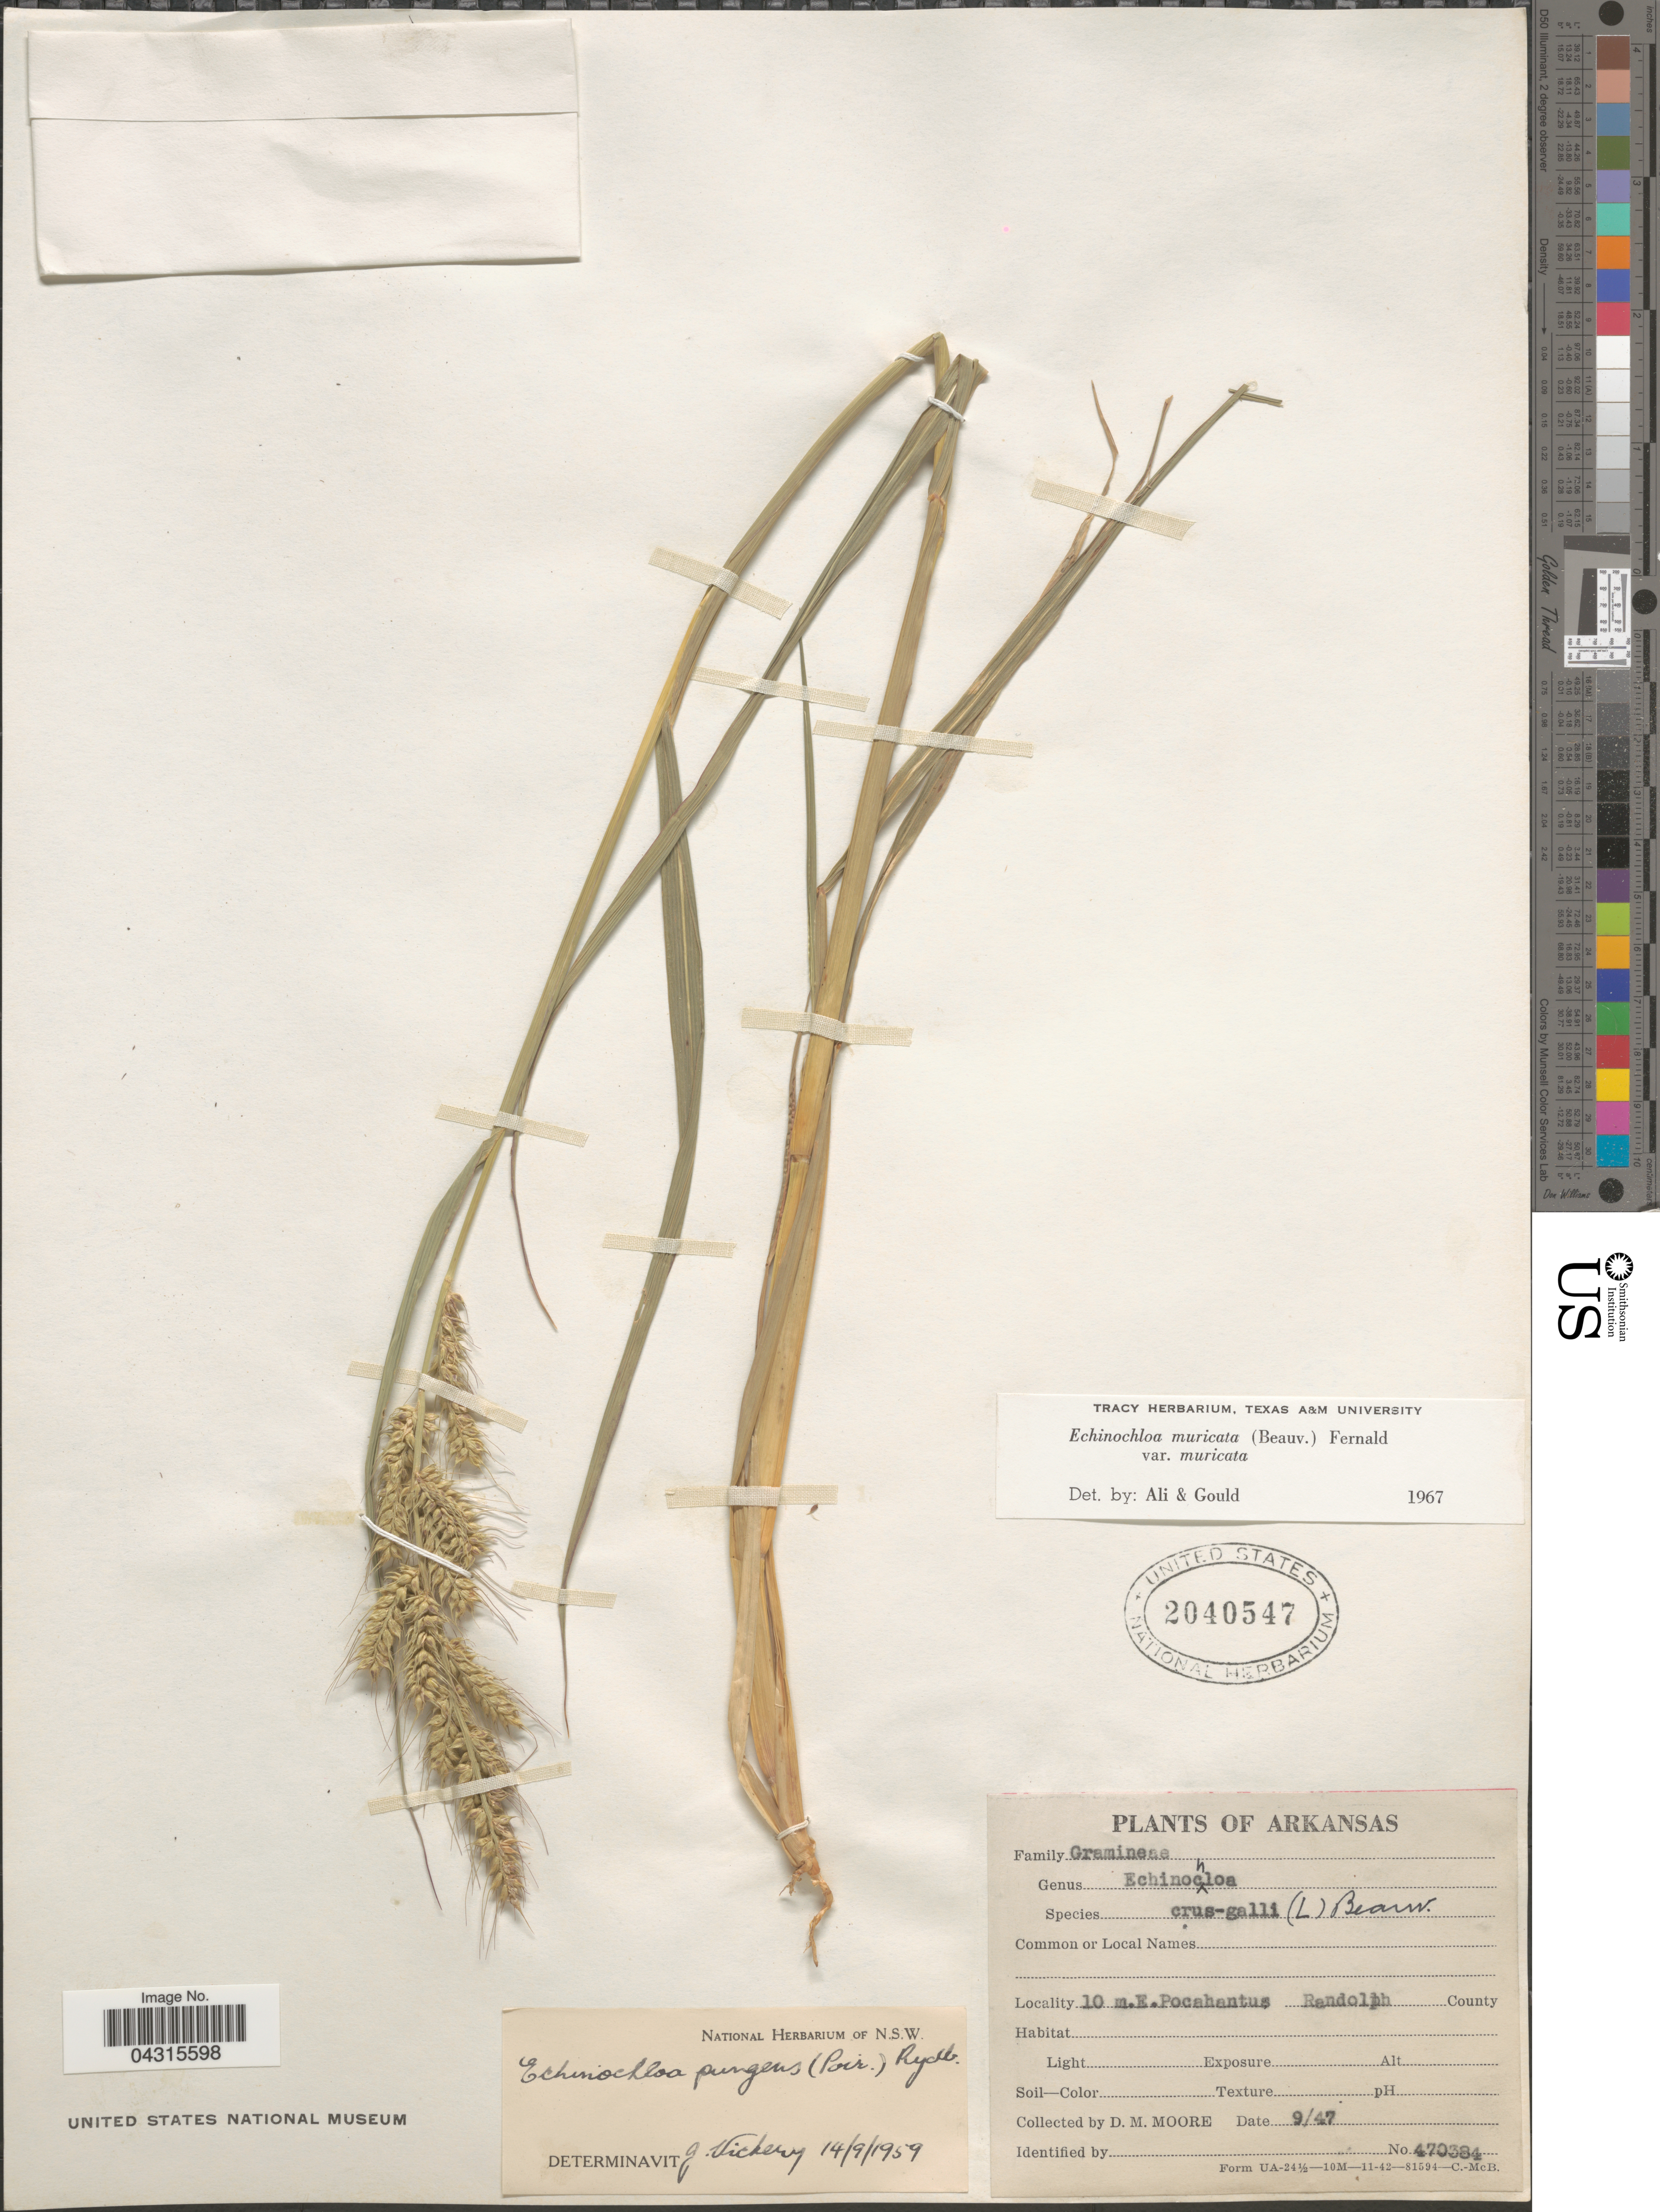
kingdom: Plantae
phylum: Tracheophyta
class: Liliopsida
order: Poales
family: Poaceae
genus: Echinochloa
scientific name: Echinochloa muricata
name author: (P. Beauv.) Fernald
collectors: D. Moore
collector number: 470384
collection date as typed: Transcribed d/m/y: /9/47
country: United States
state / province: Arkansas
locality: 10 m.E. Pocahantus, Randolph County.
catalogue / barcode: US 2040547